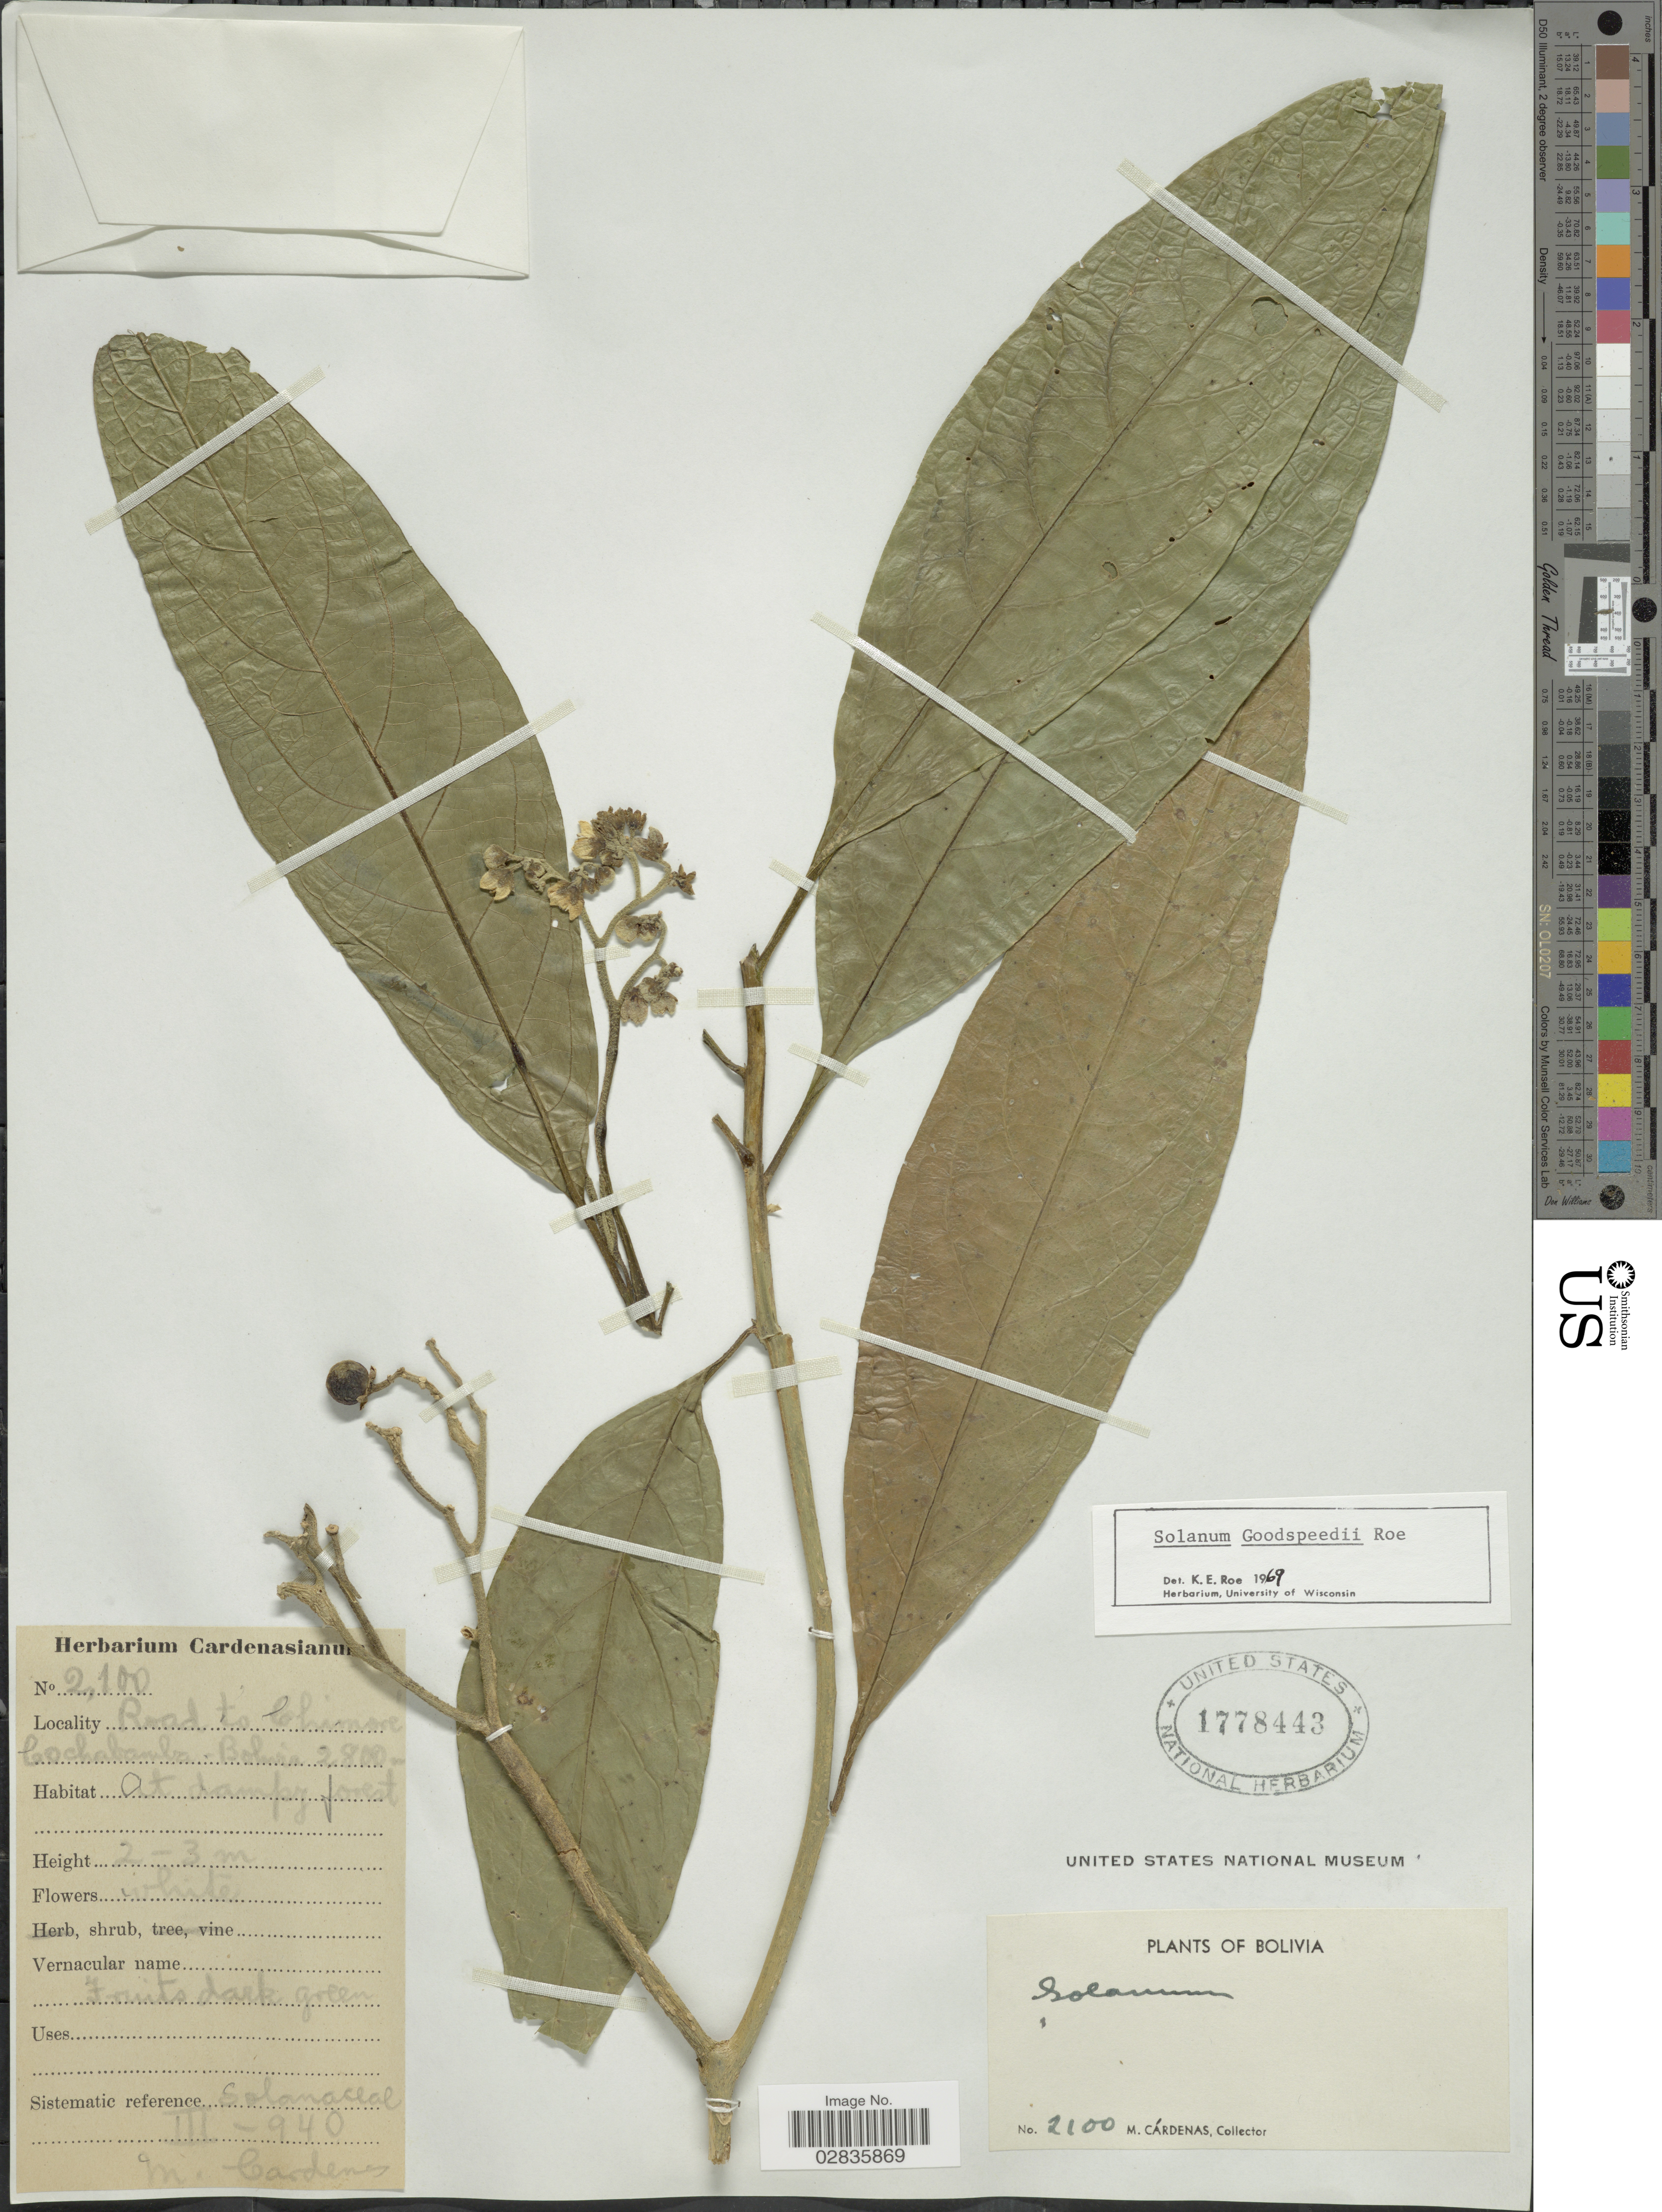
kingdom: Plantae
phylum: Tracheophyta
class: Magnoliopsida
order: Solanales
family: Solanaceae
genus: Solanum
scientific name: Solanum goodspeedii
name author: K.E. Roe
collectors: M. Cárdenas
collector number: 2100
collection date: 1940-03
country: Bolivia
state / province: Cochabamba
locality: Road to Chimore.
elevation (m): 2800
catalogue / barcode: US 1778443